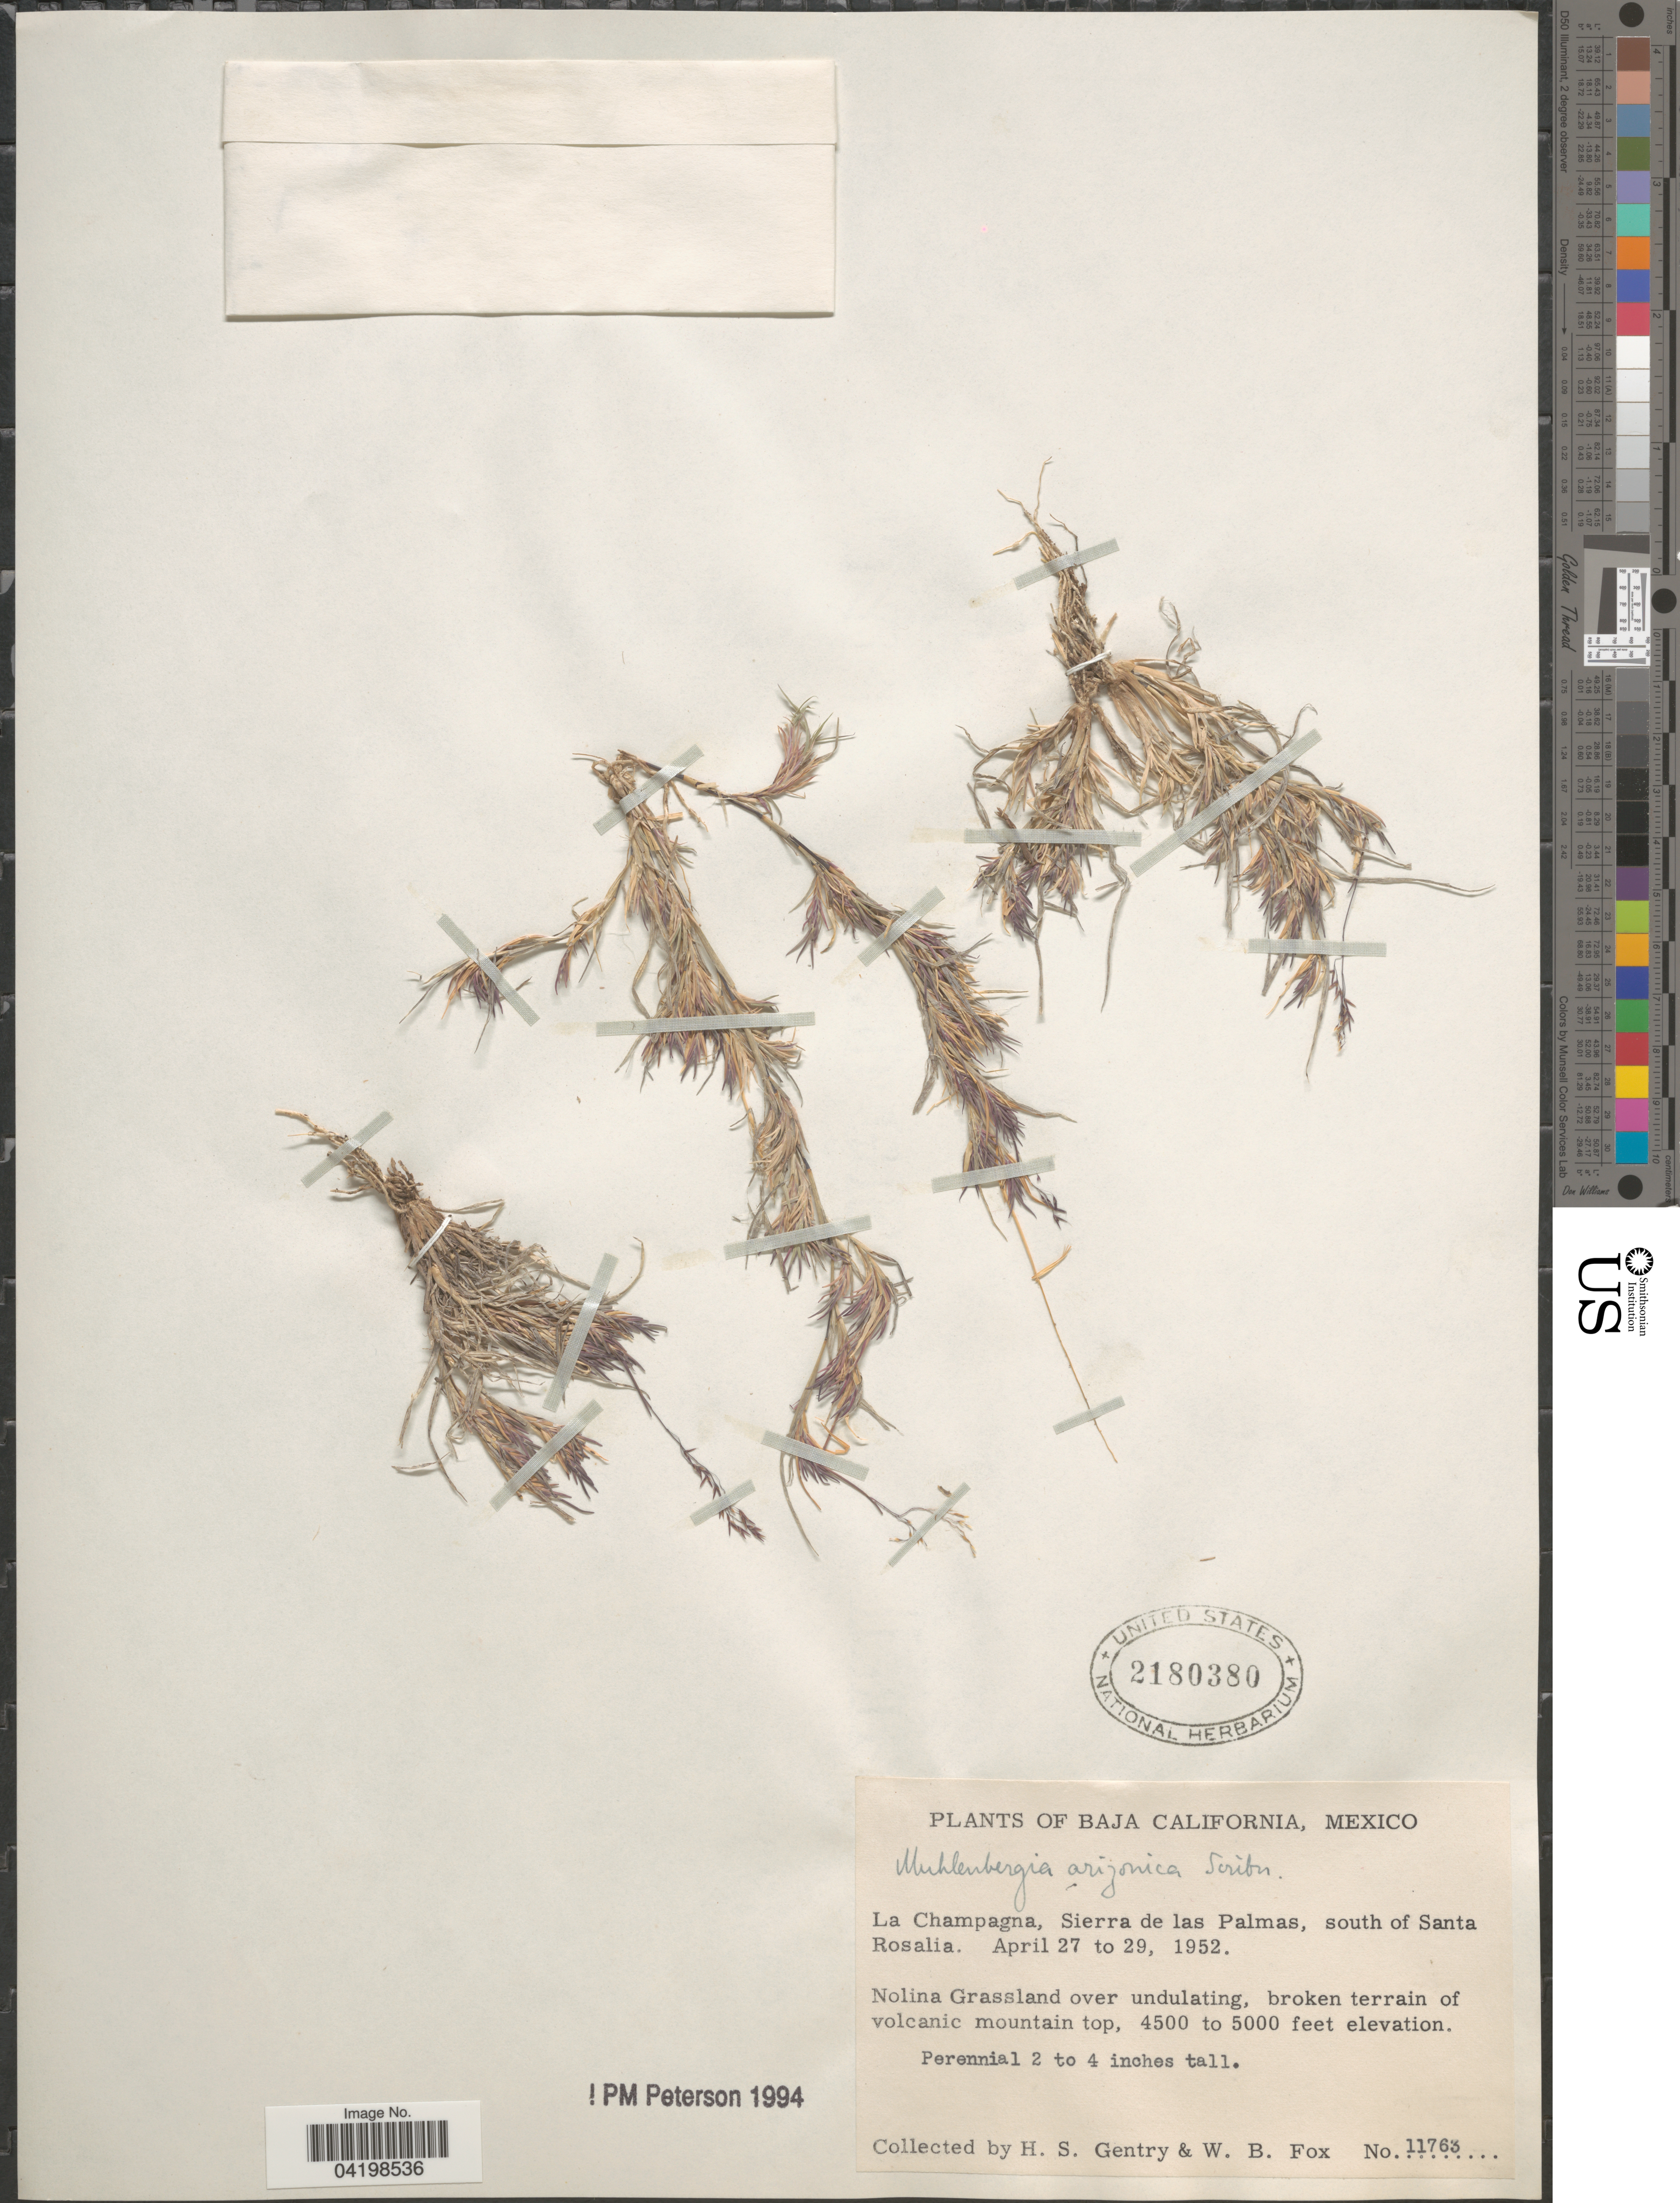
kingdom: Plantae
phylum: Tracheophyta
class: Liliopsida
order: Poales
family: Poaceae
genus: Muhlenbergia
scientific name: Muhlenbergia arizonica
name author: Scribn.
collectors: H. S. Gentry & W. B. Fox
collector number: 11763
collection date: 1952-04-27/1952-04-29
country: Mexico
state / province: Baja California Sur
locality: La Champagna, Sierra de las Palmas, south of Santa Rosalia.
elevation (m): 1372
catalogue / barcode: US 2180380